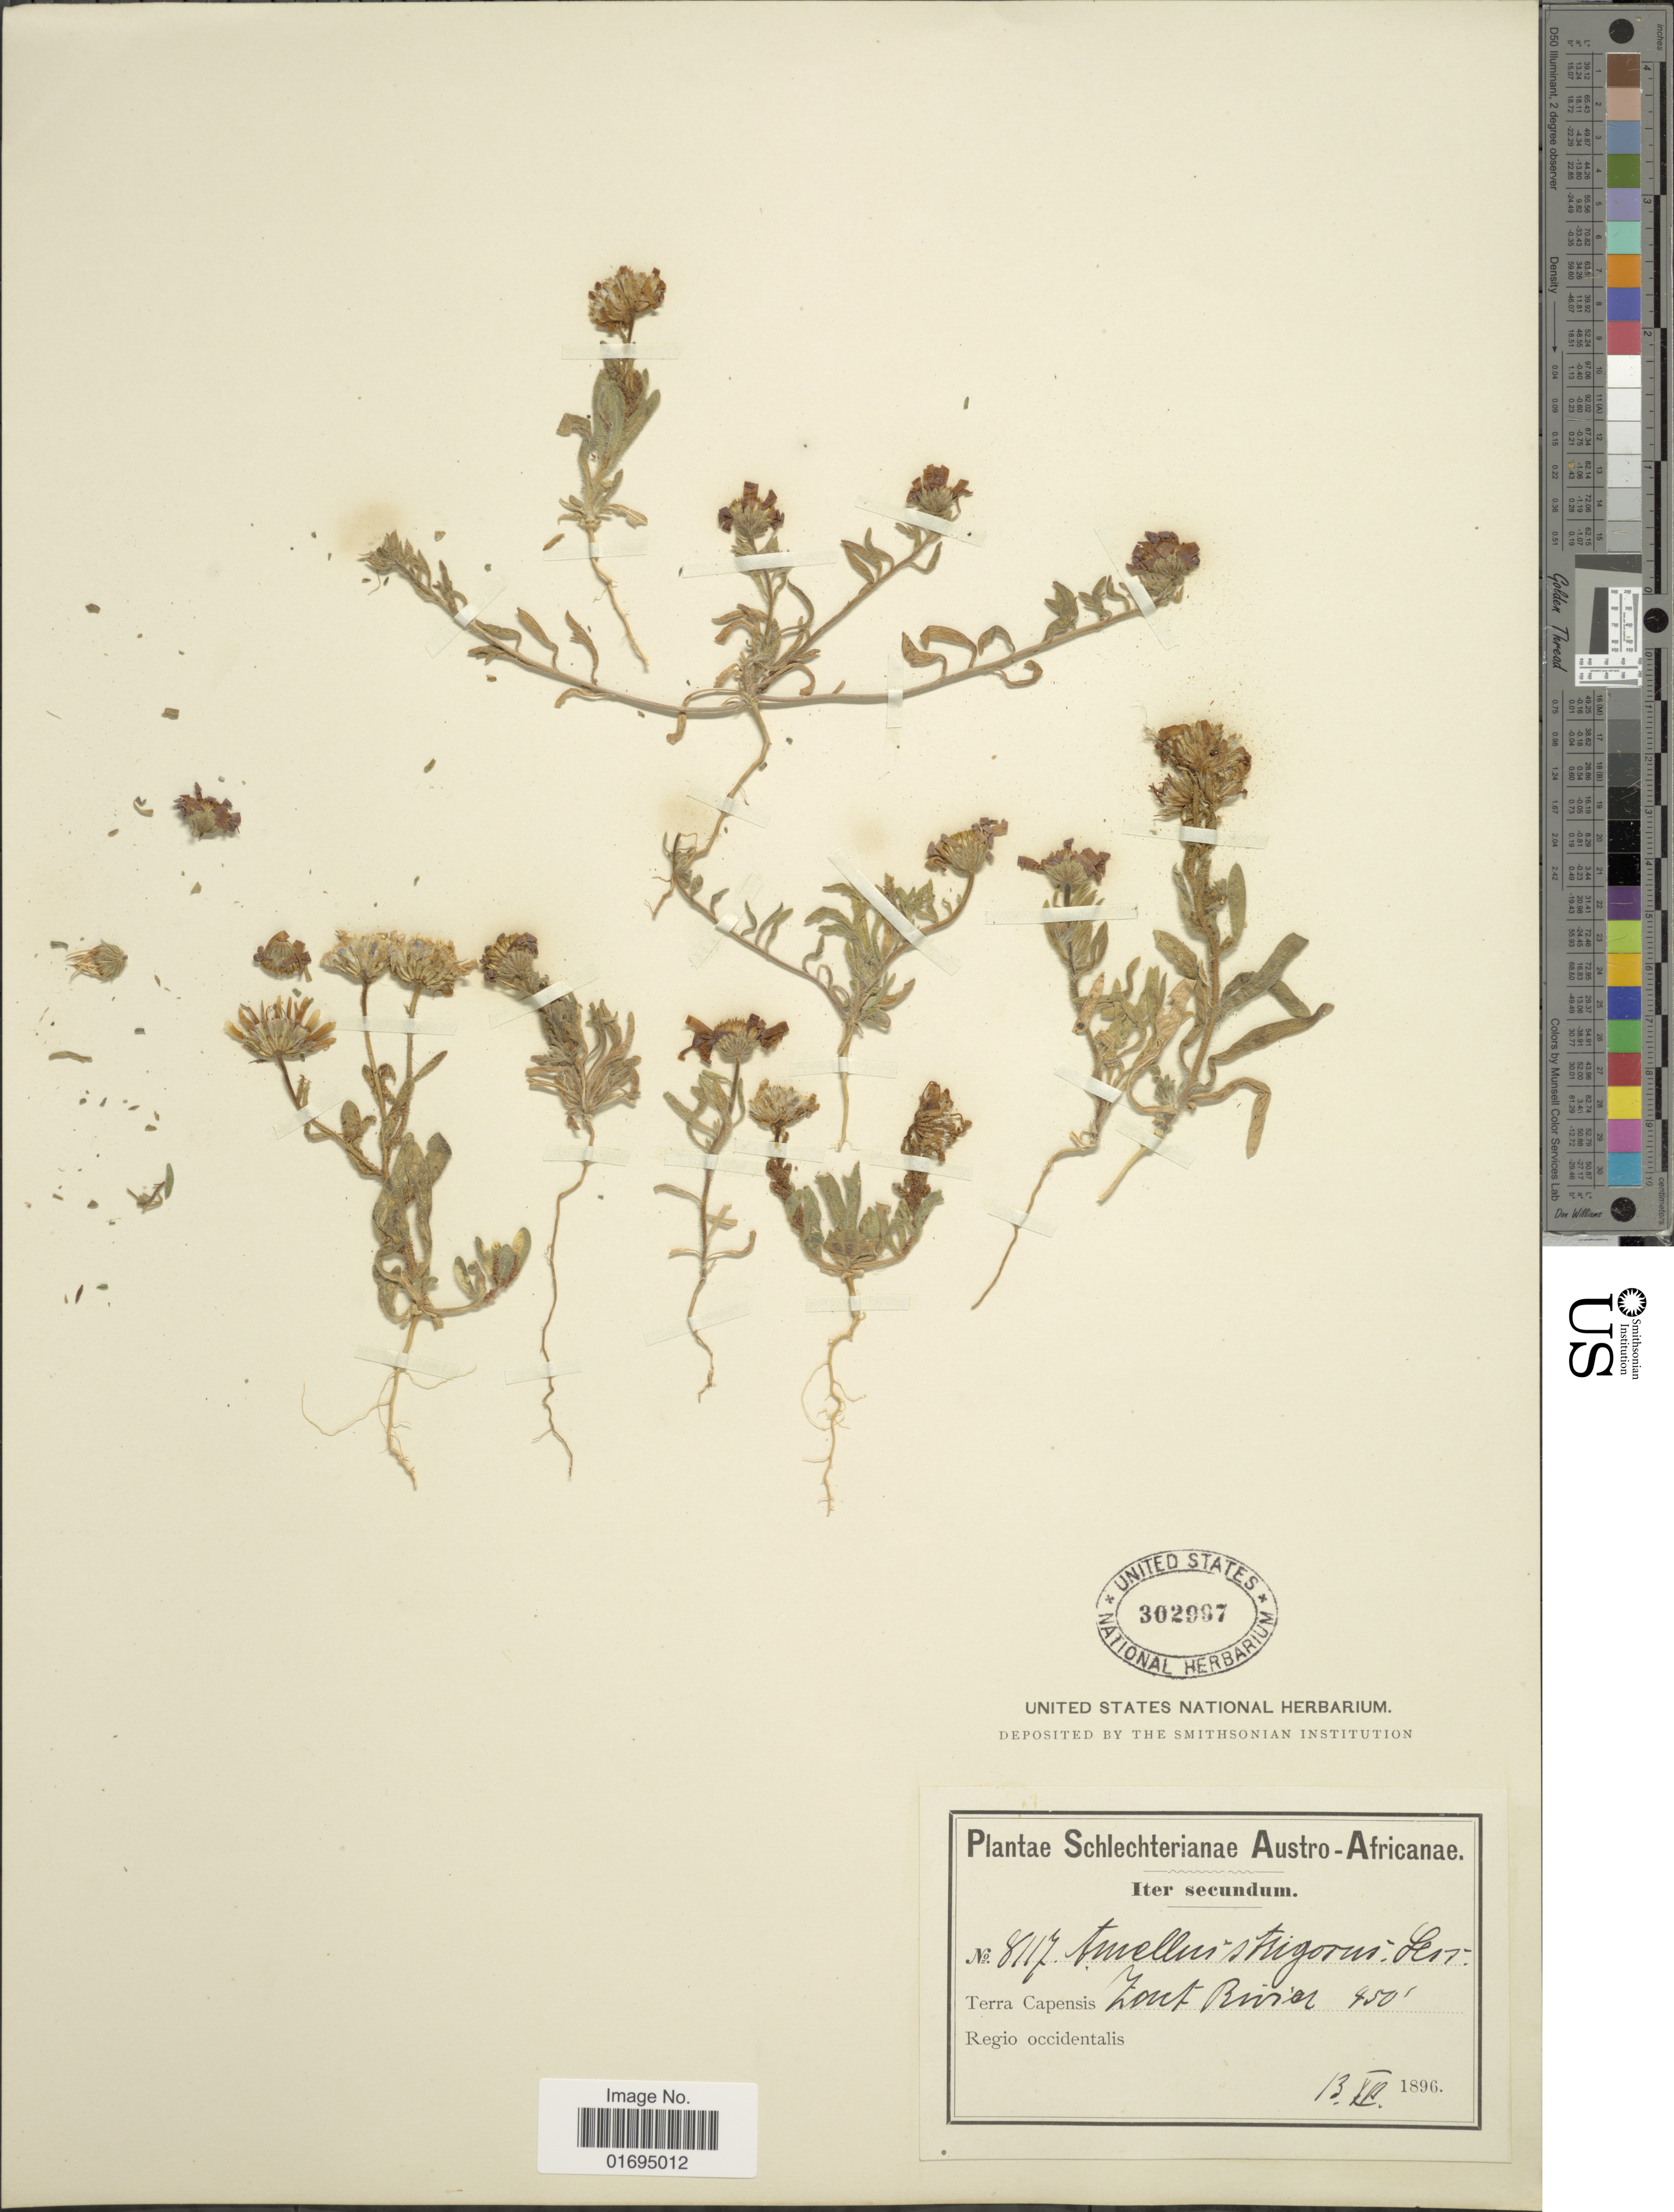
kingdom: Plantae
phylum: Tracheophyta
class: Magnoliopsida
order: Asterales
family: Asteraceae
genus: Amellus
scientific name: Amellus strigosus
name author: (Thunb.) Less.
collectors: Schlechter, --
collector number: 8117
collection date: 1896-07-13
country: South Africa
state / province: Western Cape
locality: Austro-Africanae, Terra Capensis, Zout Rivier, Regio occidentalis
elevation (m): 137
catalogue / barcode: US 302997